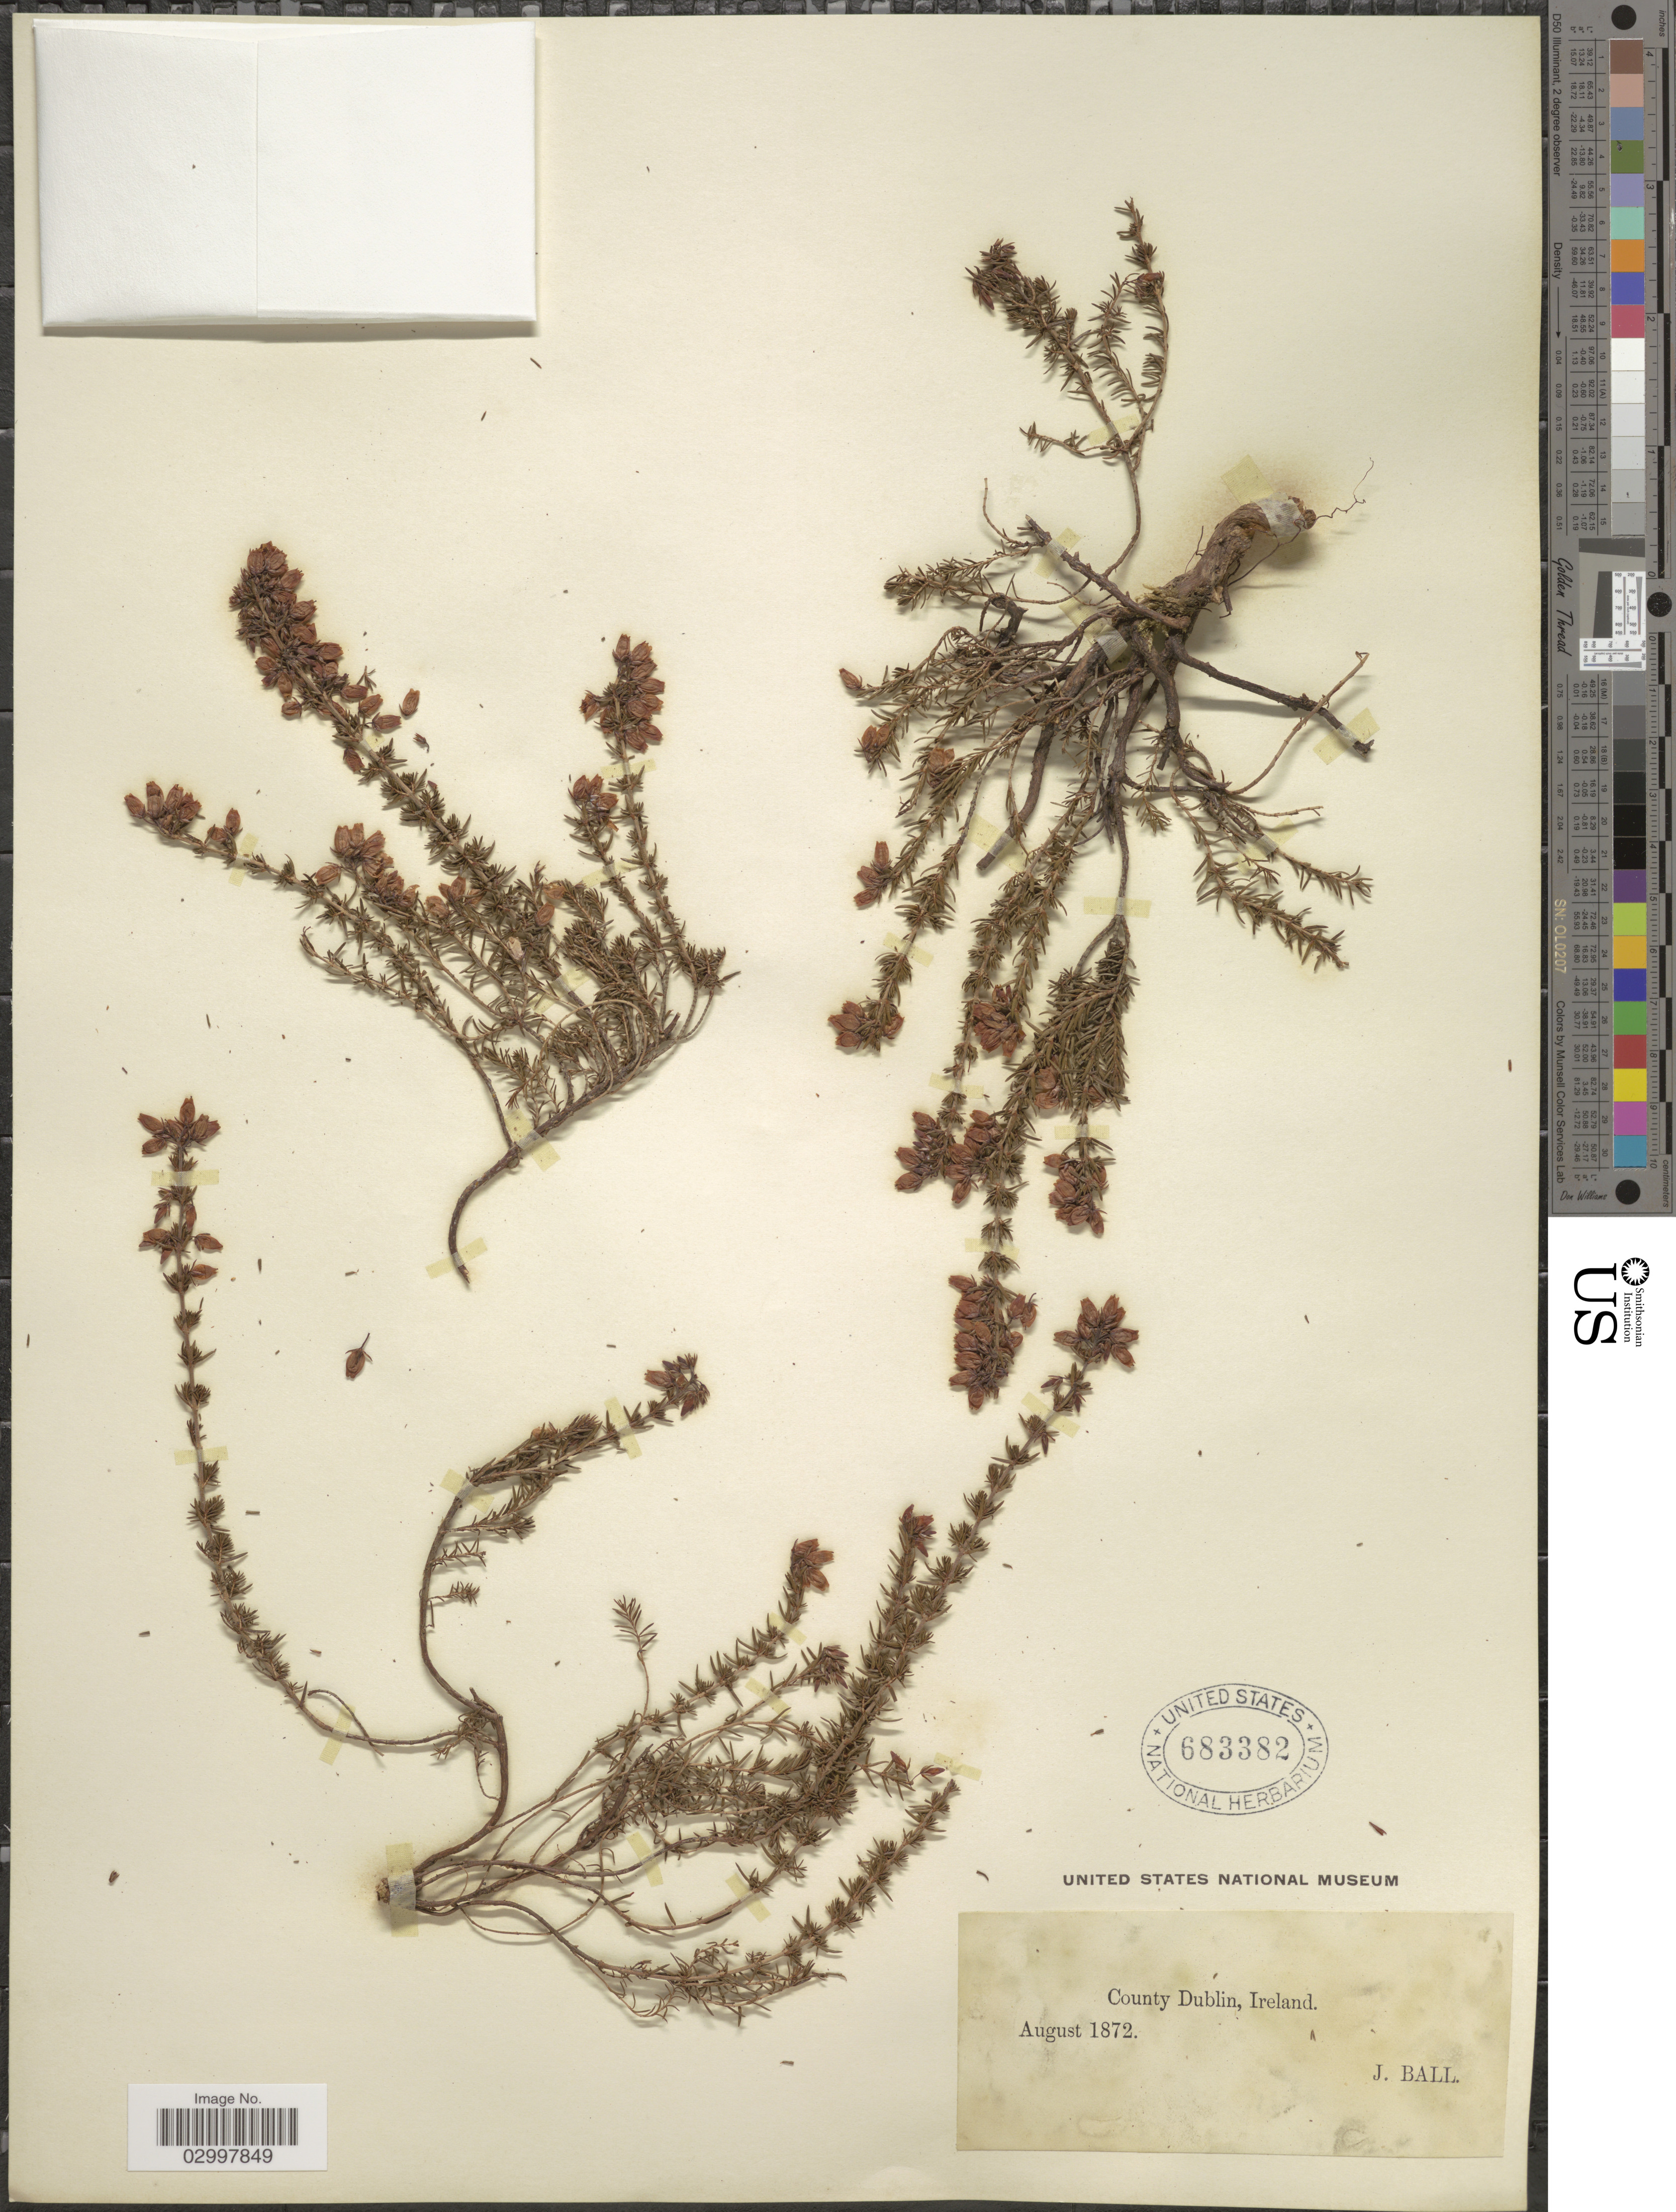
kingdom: Plantae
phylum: Tracheophyta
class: Magnoliopsida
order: Ericales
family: Ericaceae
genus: Erica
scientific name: Erica sp.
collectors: J. Ball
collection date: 1872-08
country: Ireland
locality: County Dublin.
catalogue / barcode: US 683382